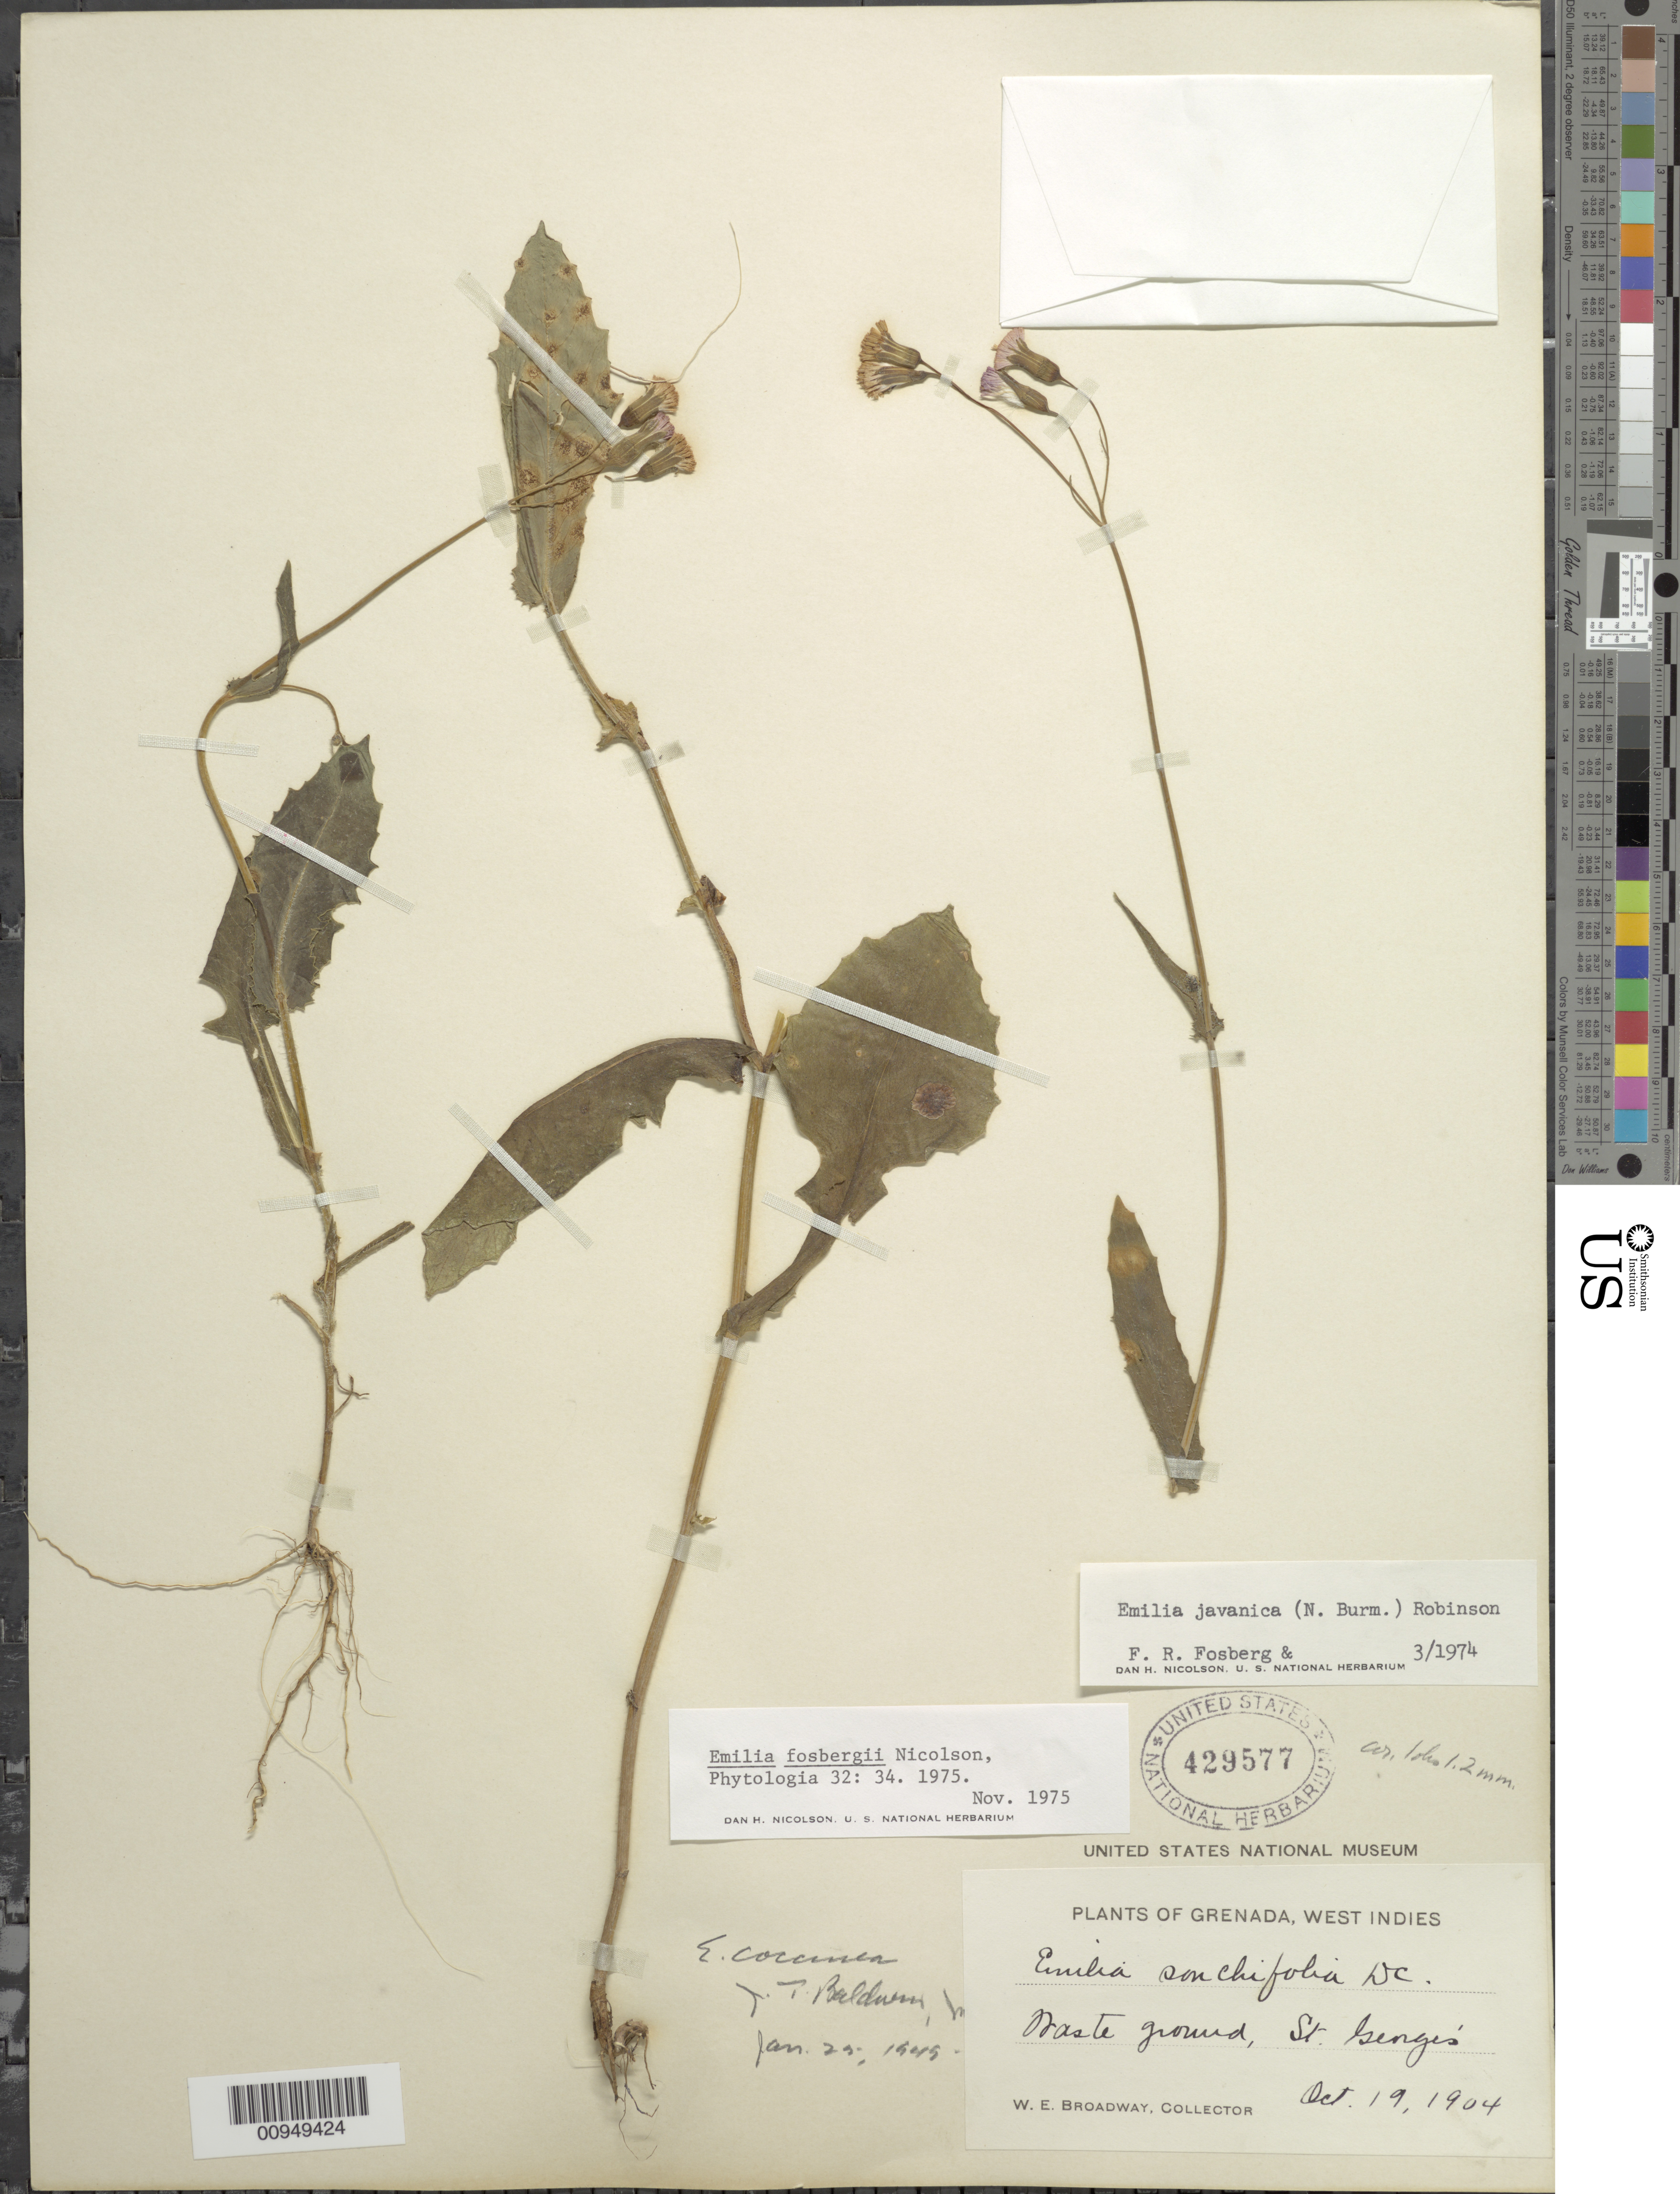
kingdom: Plantae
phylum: Tracheophyta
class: Magnoliopsida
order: Asterales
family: Asteraceae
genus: Emilia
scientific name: Emilia fosbergii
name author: Nicolson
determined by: Nicolson, Dan H.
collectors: W. E. Broadway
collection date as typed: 19 Oct 1904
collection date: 1904-10-19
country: Grenada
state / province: Saint George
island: Grenada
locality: St. George's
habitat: Waste ground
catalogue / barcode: US 429577